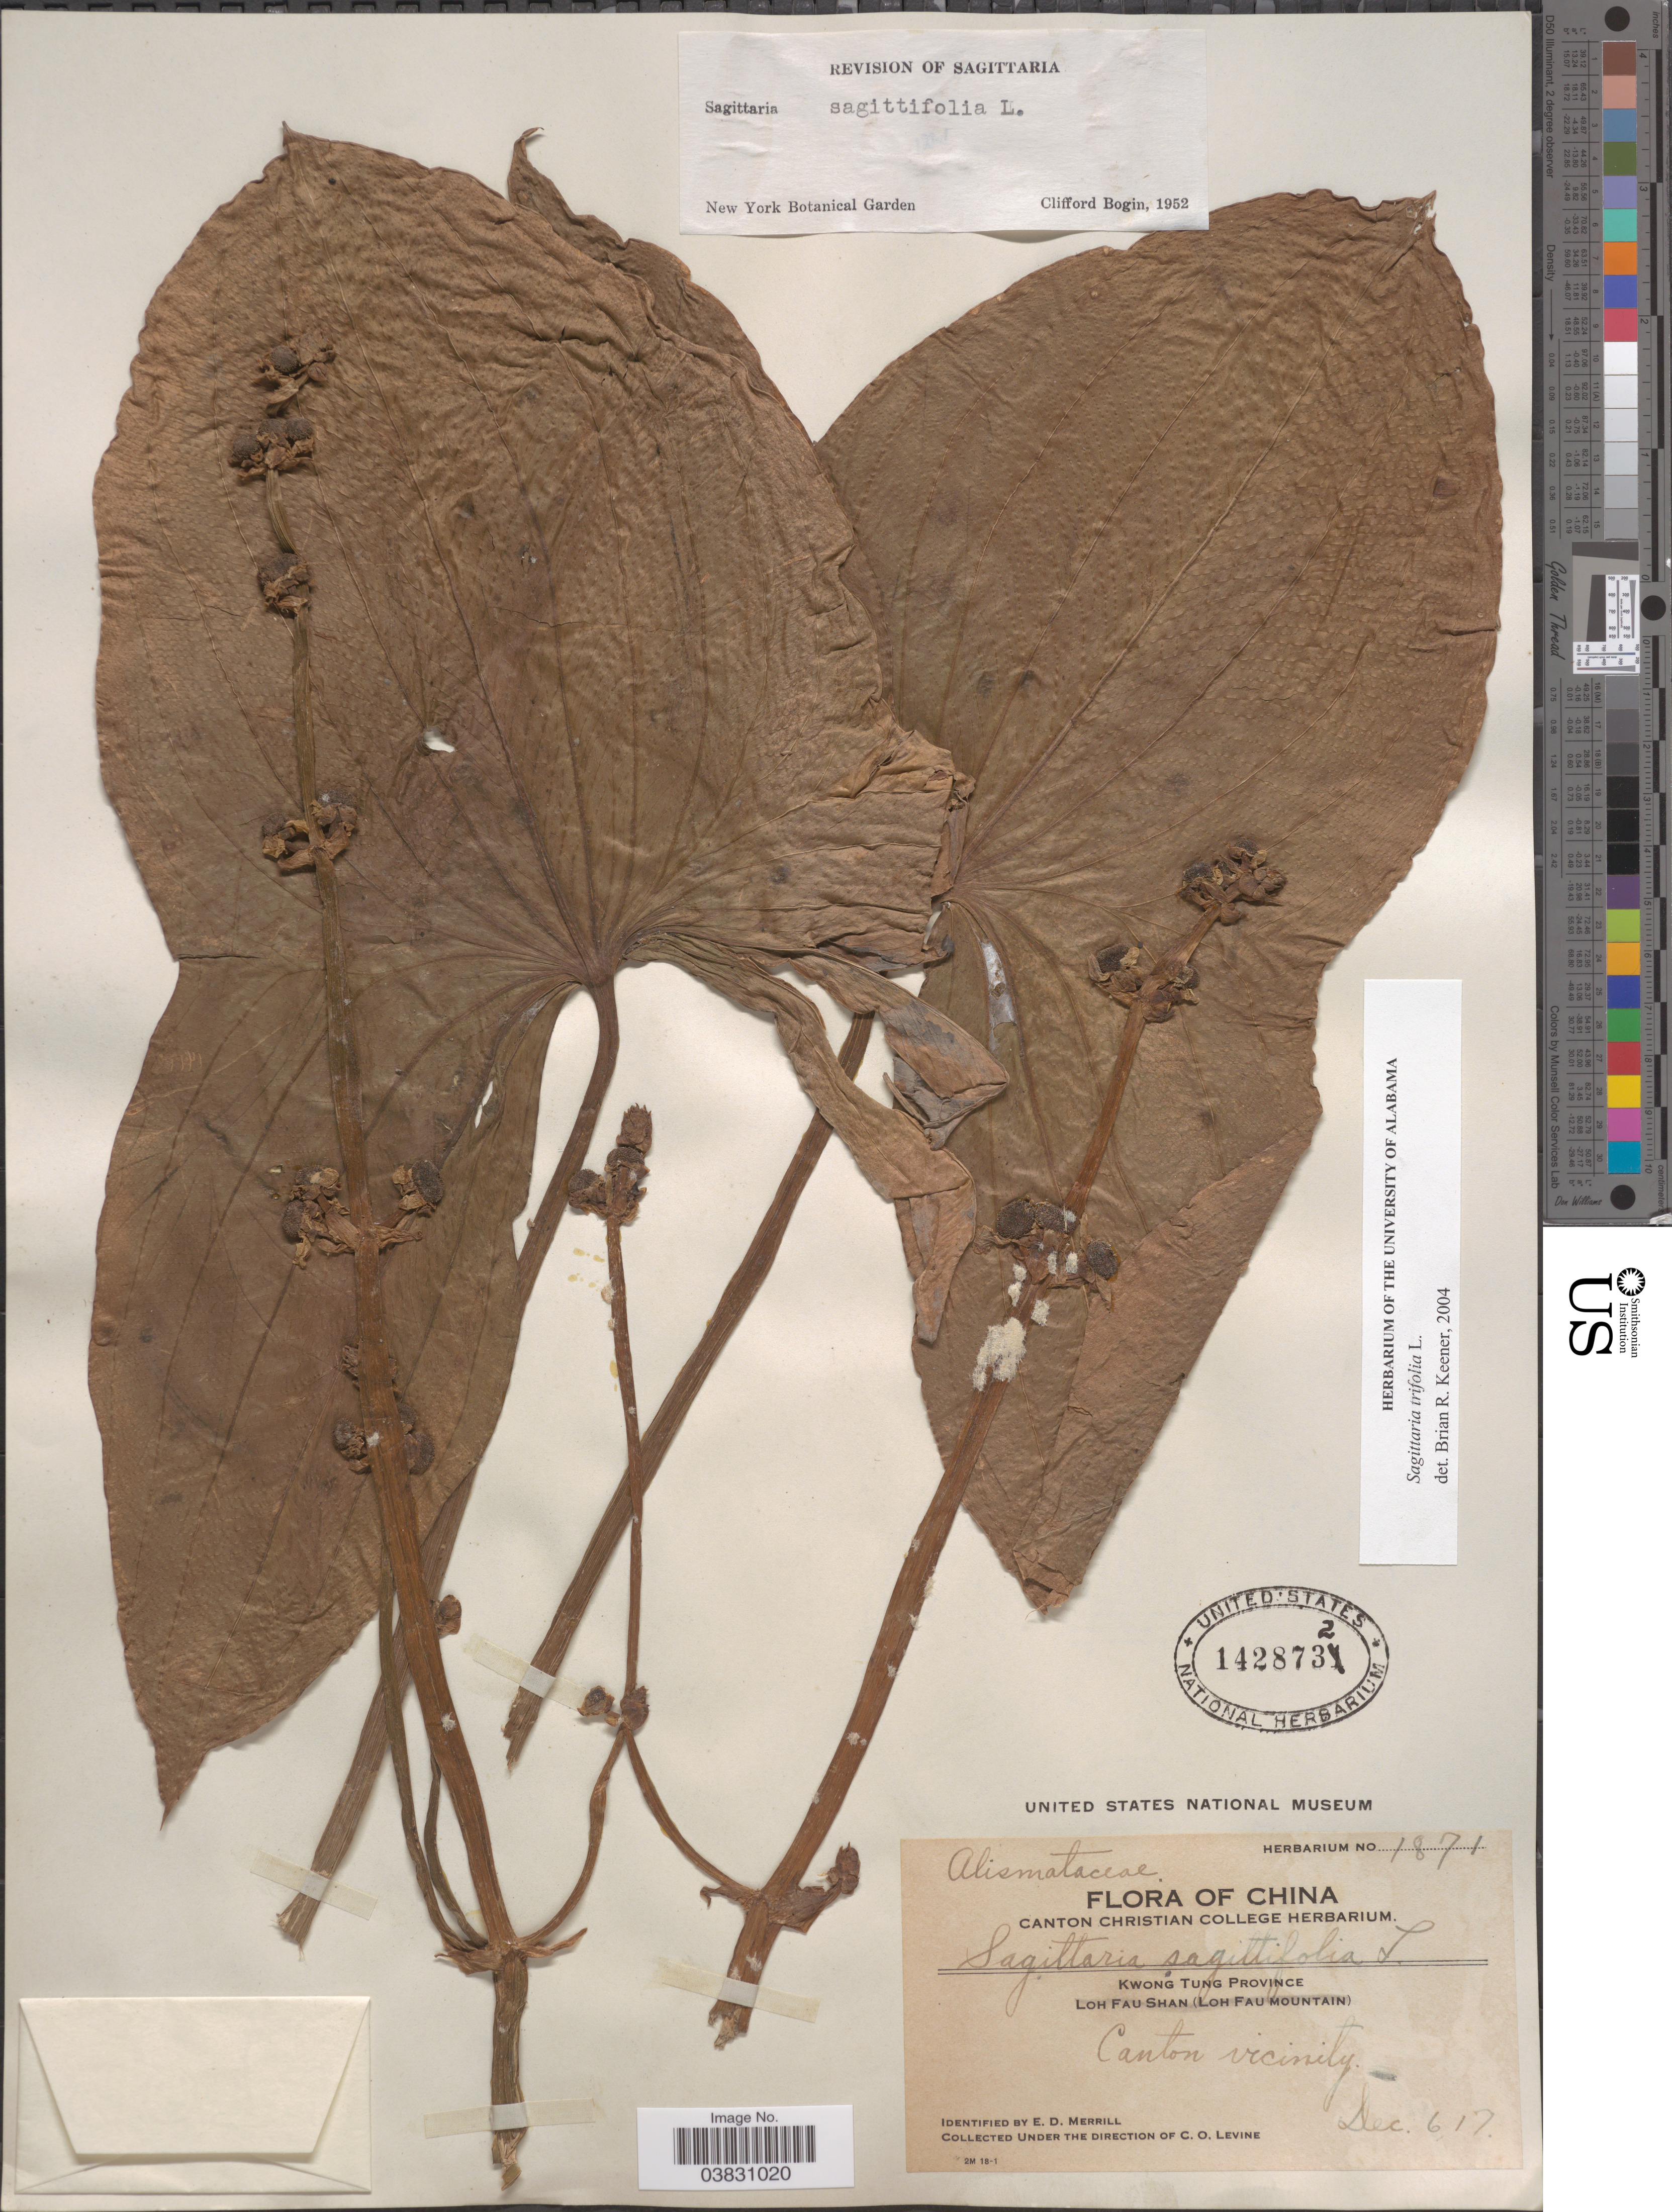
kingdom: Plantae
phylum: Tracheophyta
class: Liliopsida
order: Alismatales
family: Alismataceae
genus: Sagittaria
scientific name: Sagittaria trifolia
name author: L.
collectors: C. O. Levine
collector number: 1871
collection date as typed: Transcribed d/m/y: 6/12/17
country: China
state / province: Guangdong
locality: Kwong Tung Province. Canton vicinity.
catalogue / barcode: US 1428732